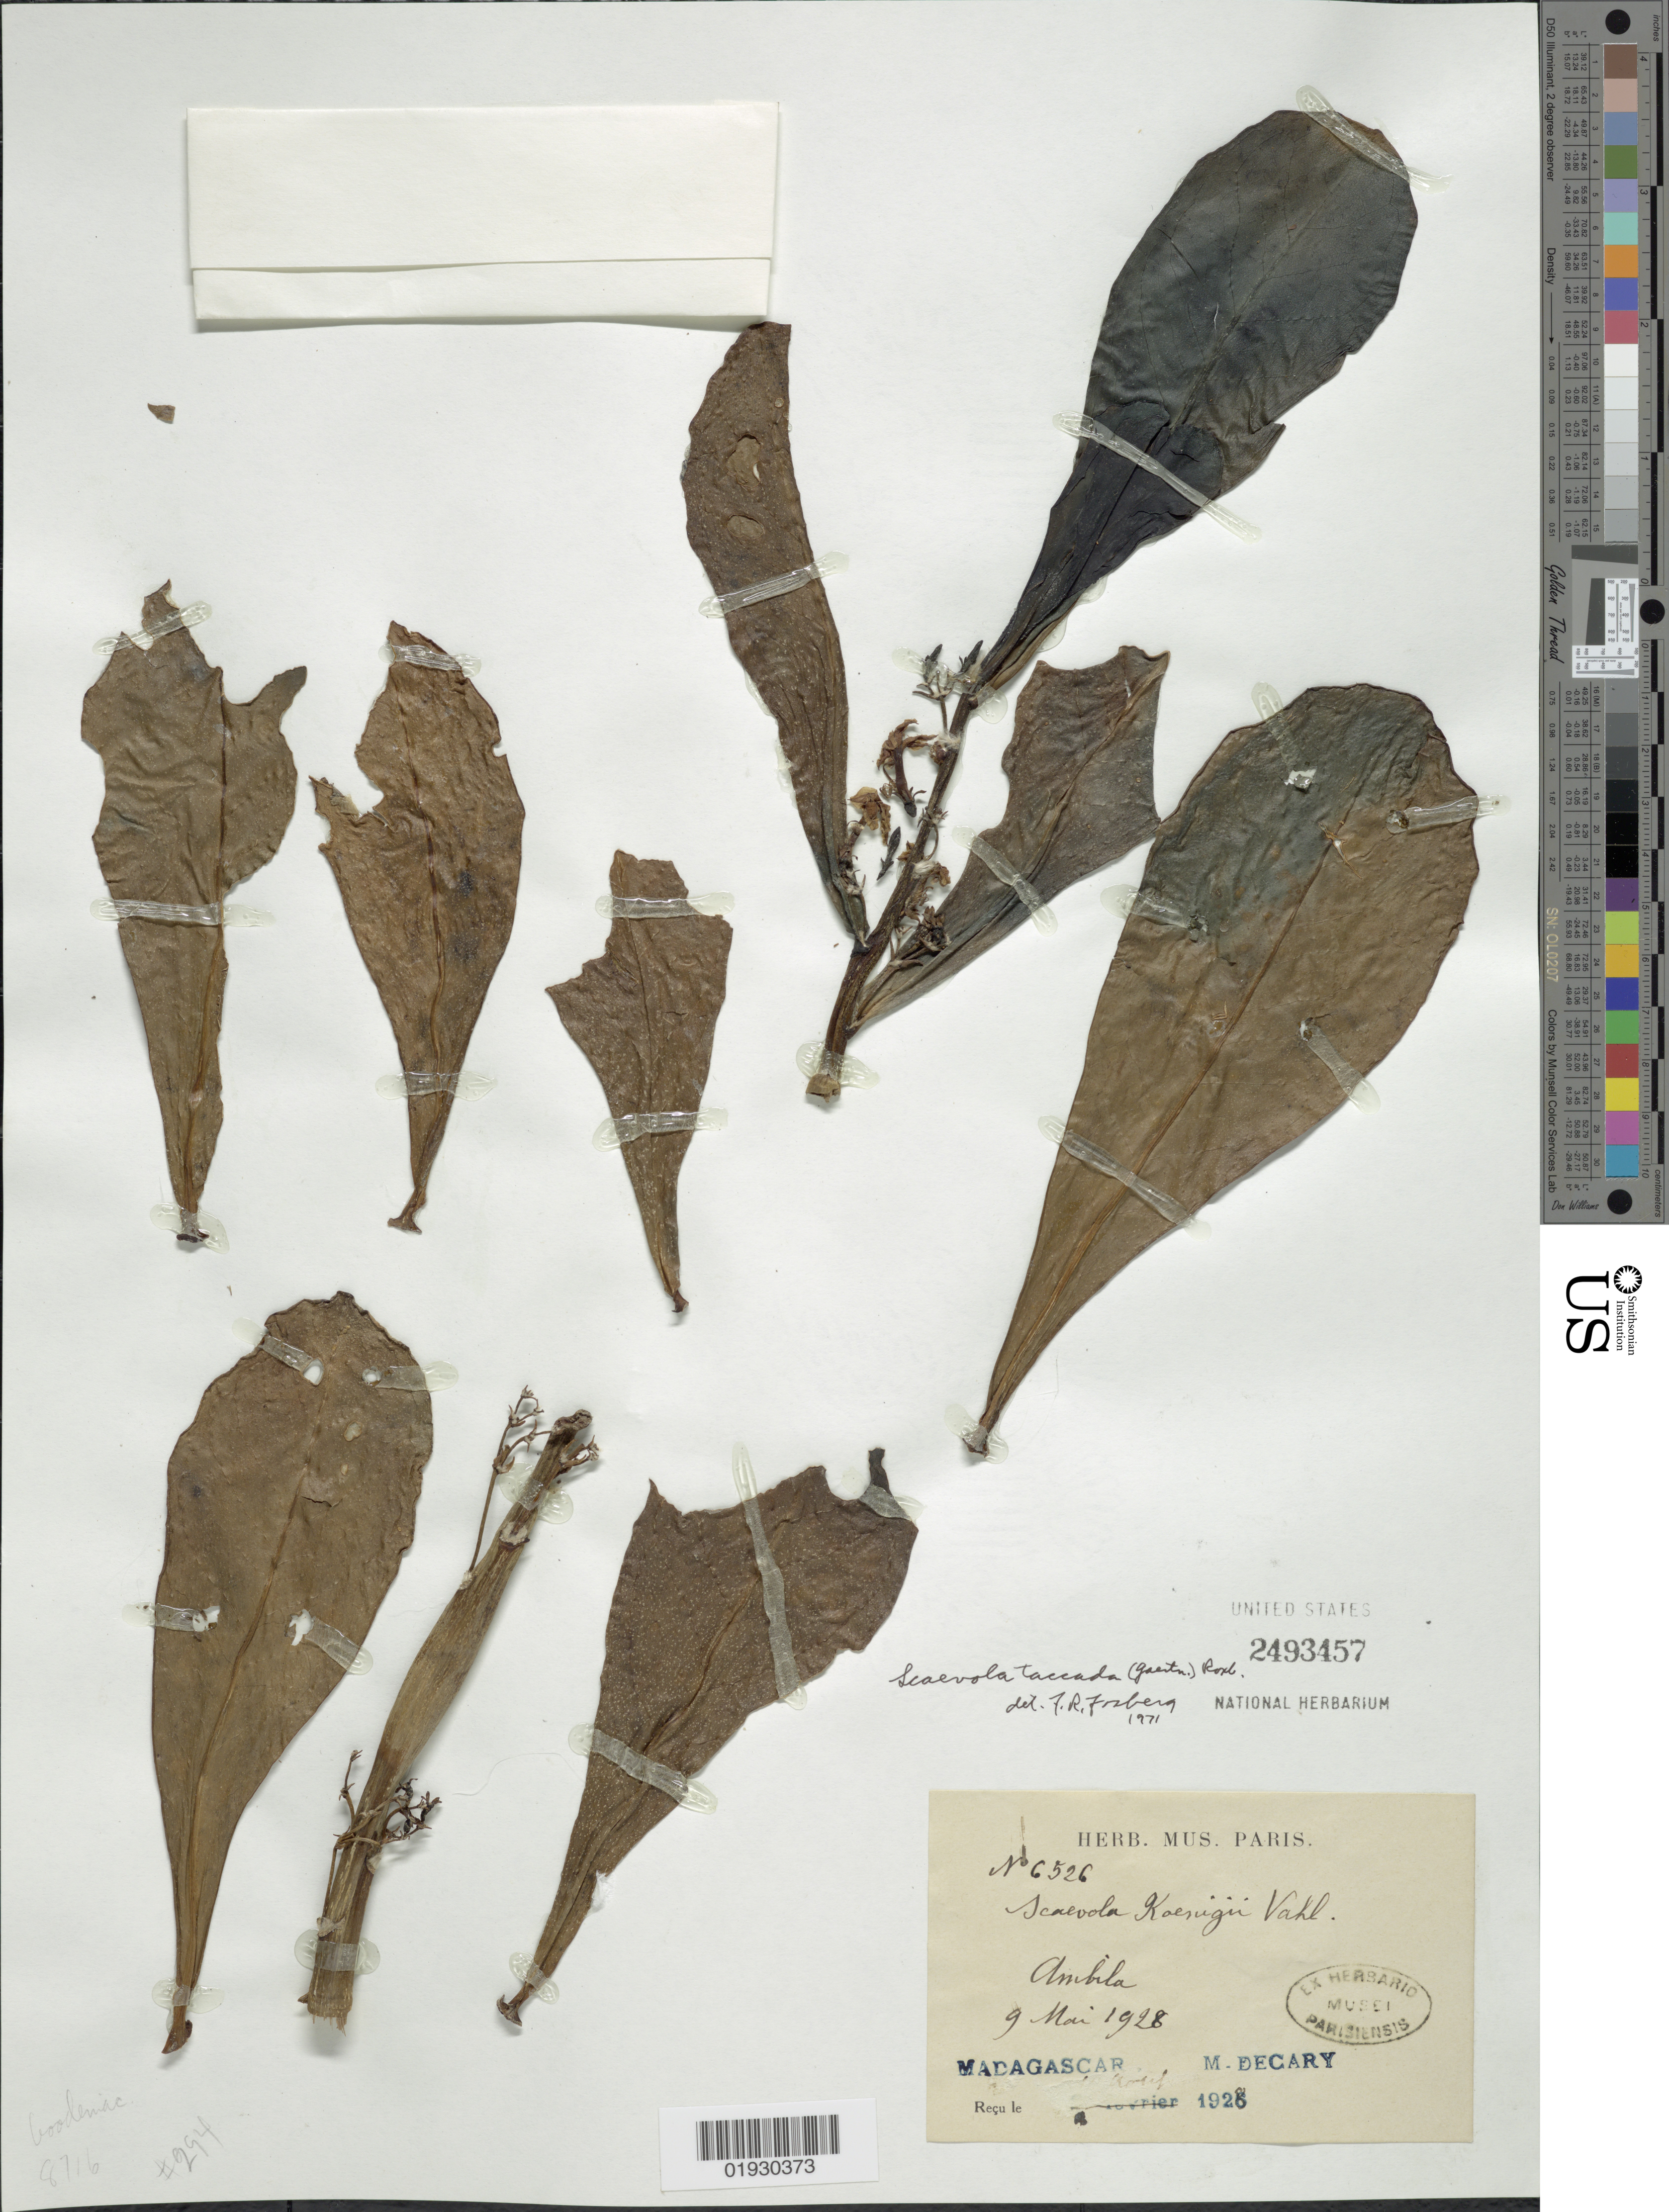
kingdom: Plantae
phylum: Tracheophyta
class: Magnoliopsida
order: Asterales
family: Goodeniaceae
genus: Scaevola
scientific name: Scaevola taccada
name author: (Gaertn.) Roxb.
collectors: R. Decary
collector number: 6526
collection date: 1928-05-09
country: Madagascar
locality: Ambila.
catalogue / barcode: US 2493457